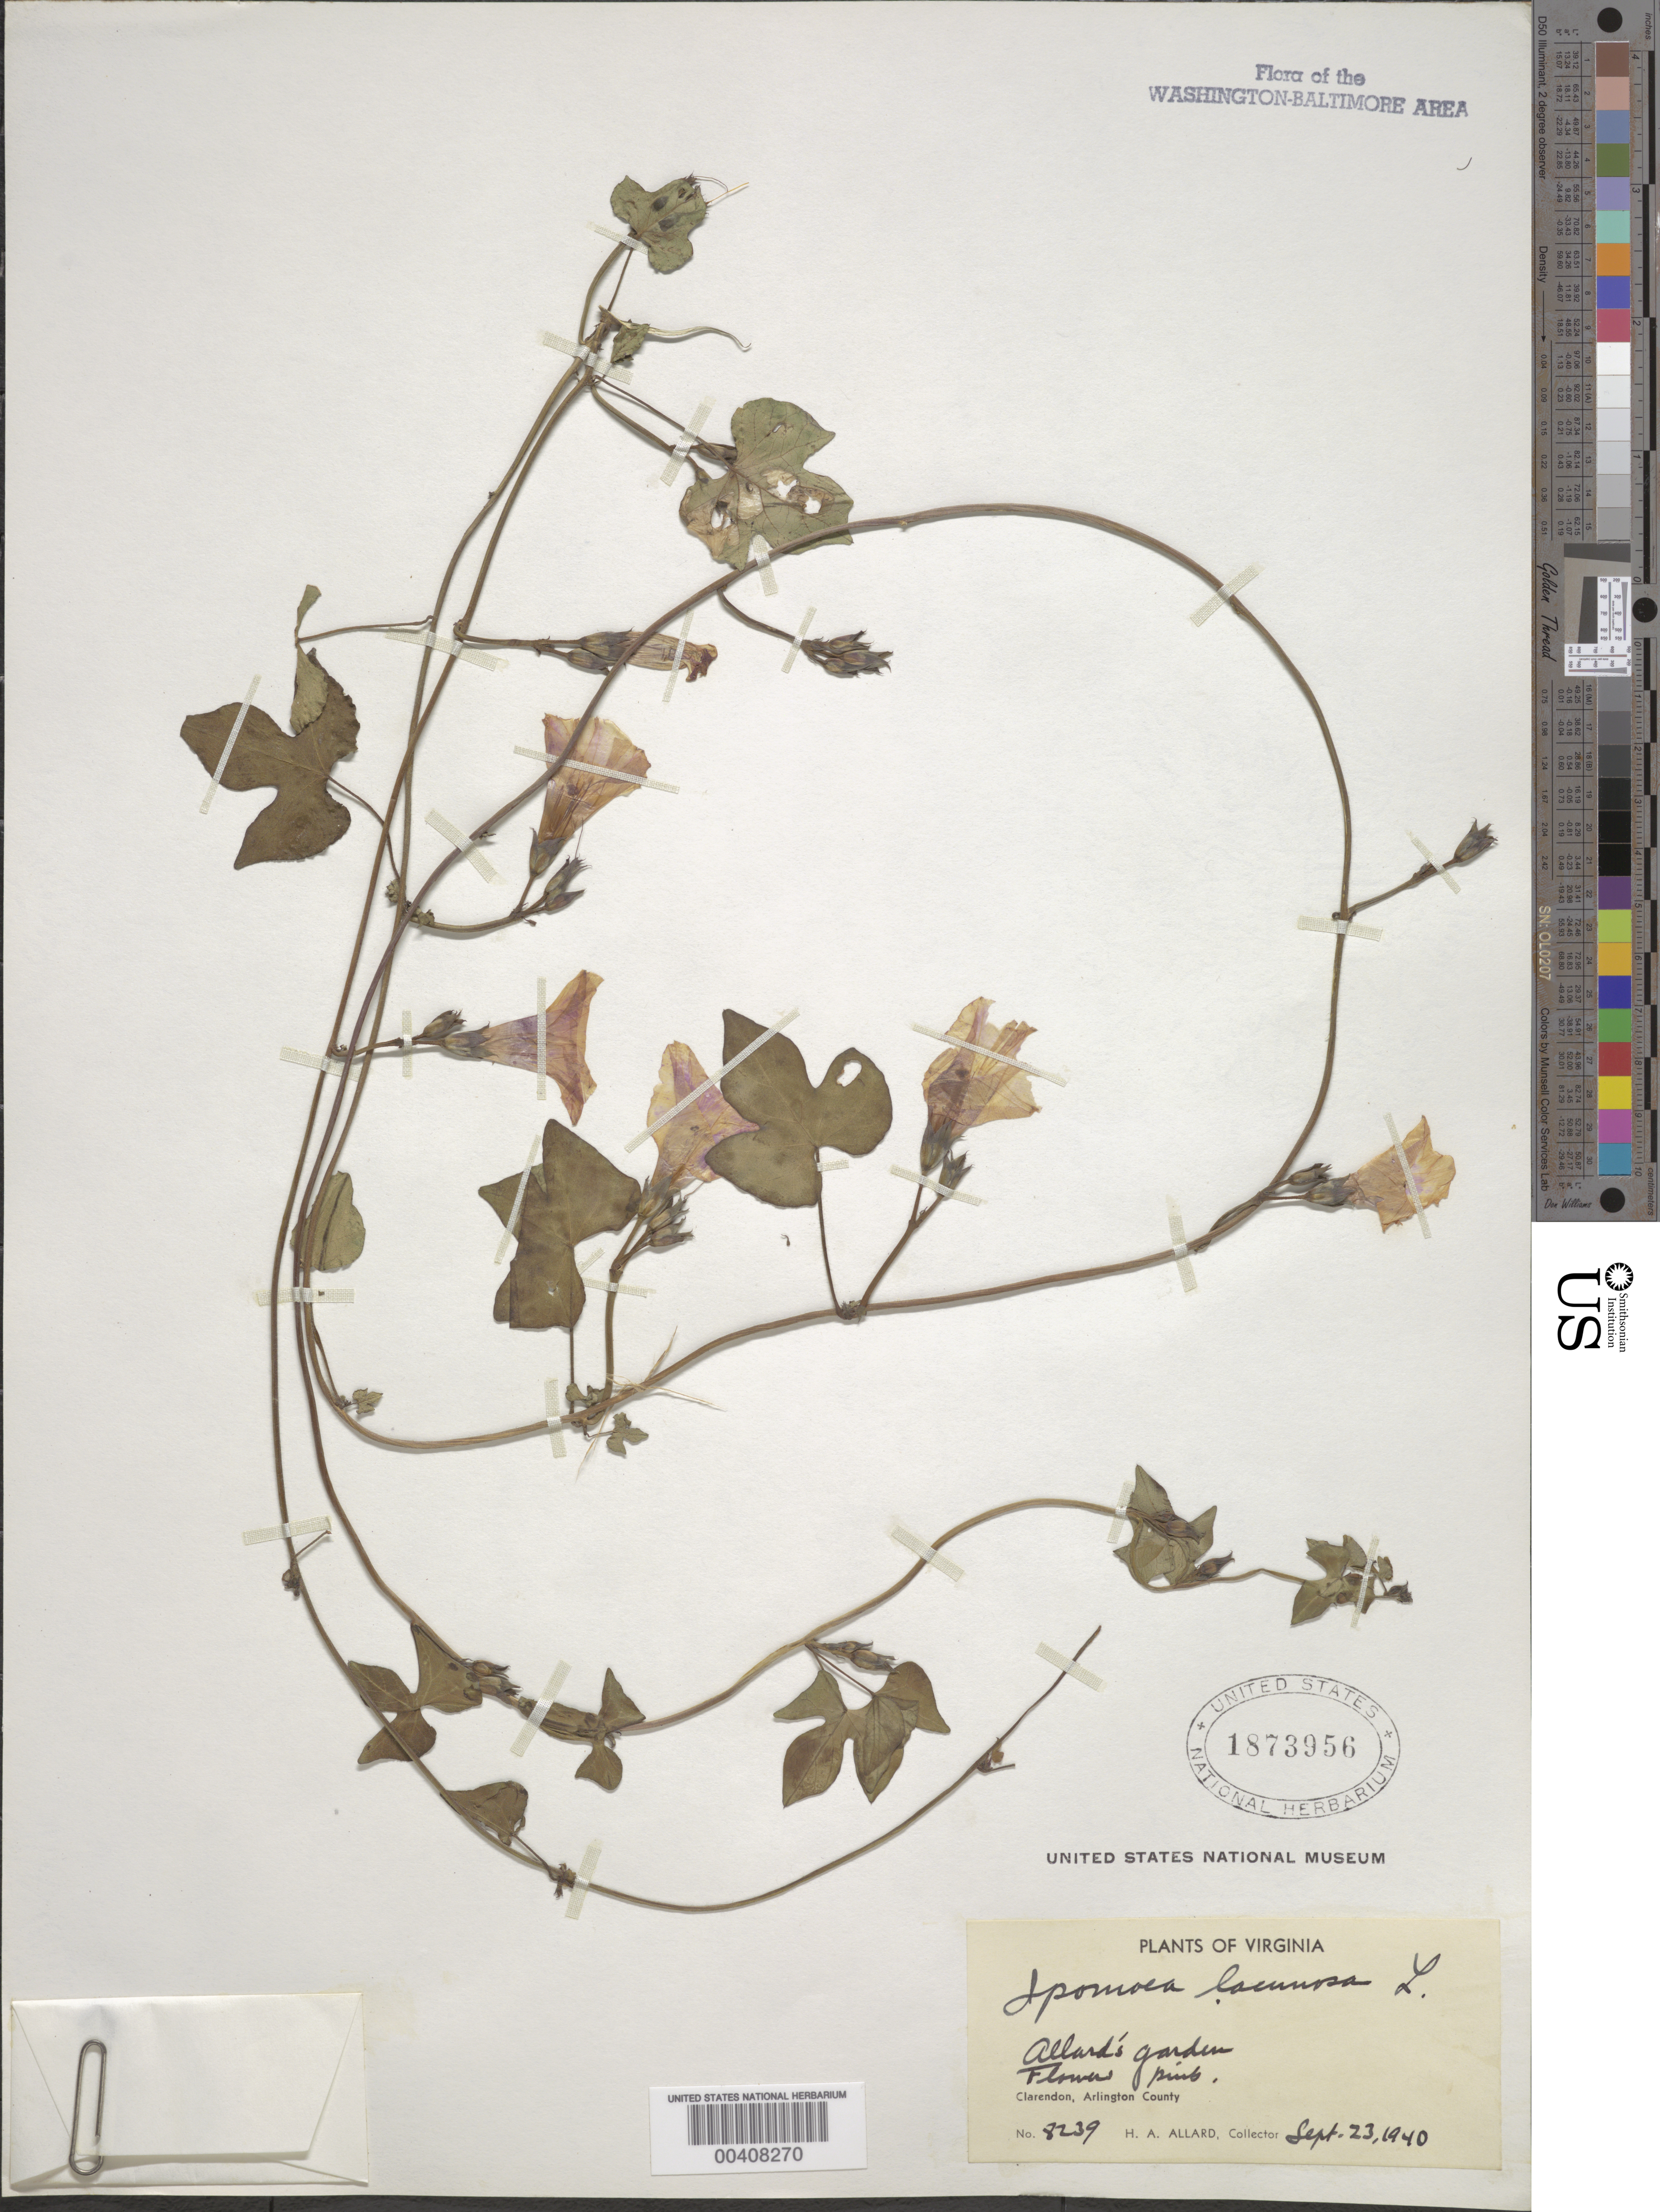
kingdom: Plantae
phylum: Tracheophyta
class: Magnoliopsida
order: Solanales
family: Convolvulaceae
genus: Ipomoea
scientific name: Ipomoea lacunosa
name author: L.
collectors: H. A. Allard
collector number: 8239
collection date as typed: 23 Sep 1940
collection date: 1940-09-23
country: United States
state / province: Virginia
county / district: Arlington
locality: Allard's garden, Clarendon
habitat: Garden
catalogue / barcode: US 1873956